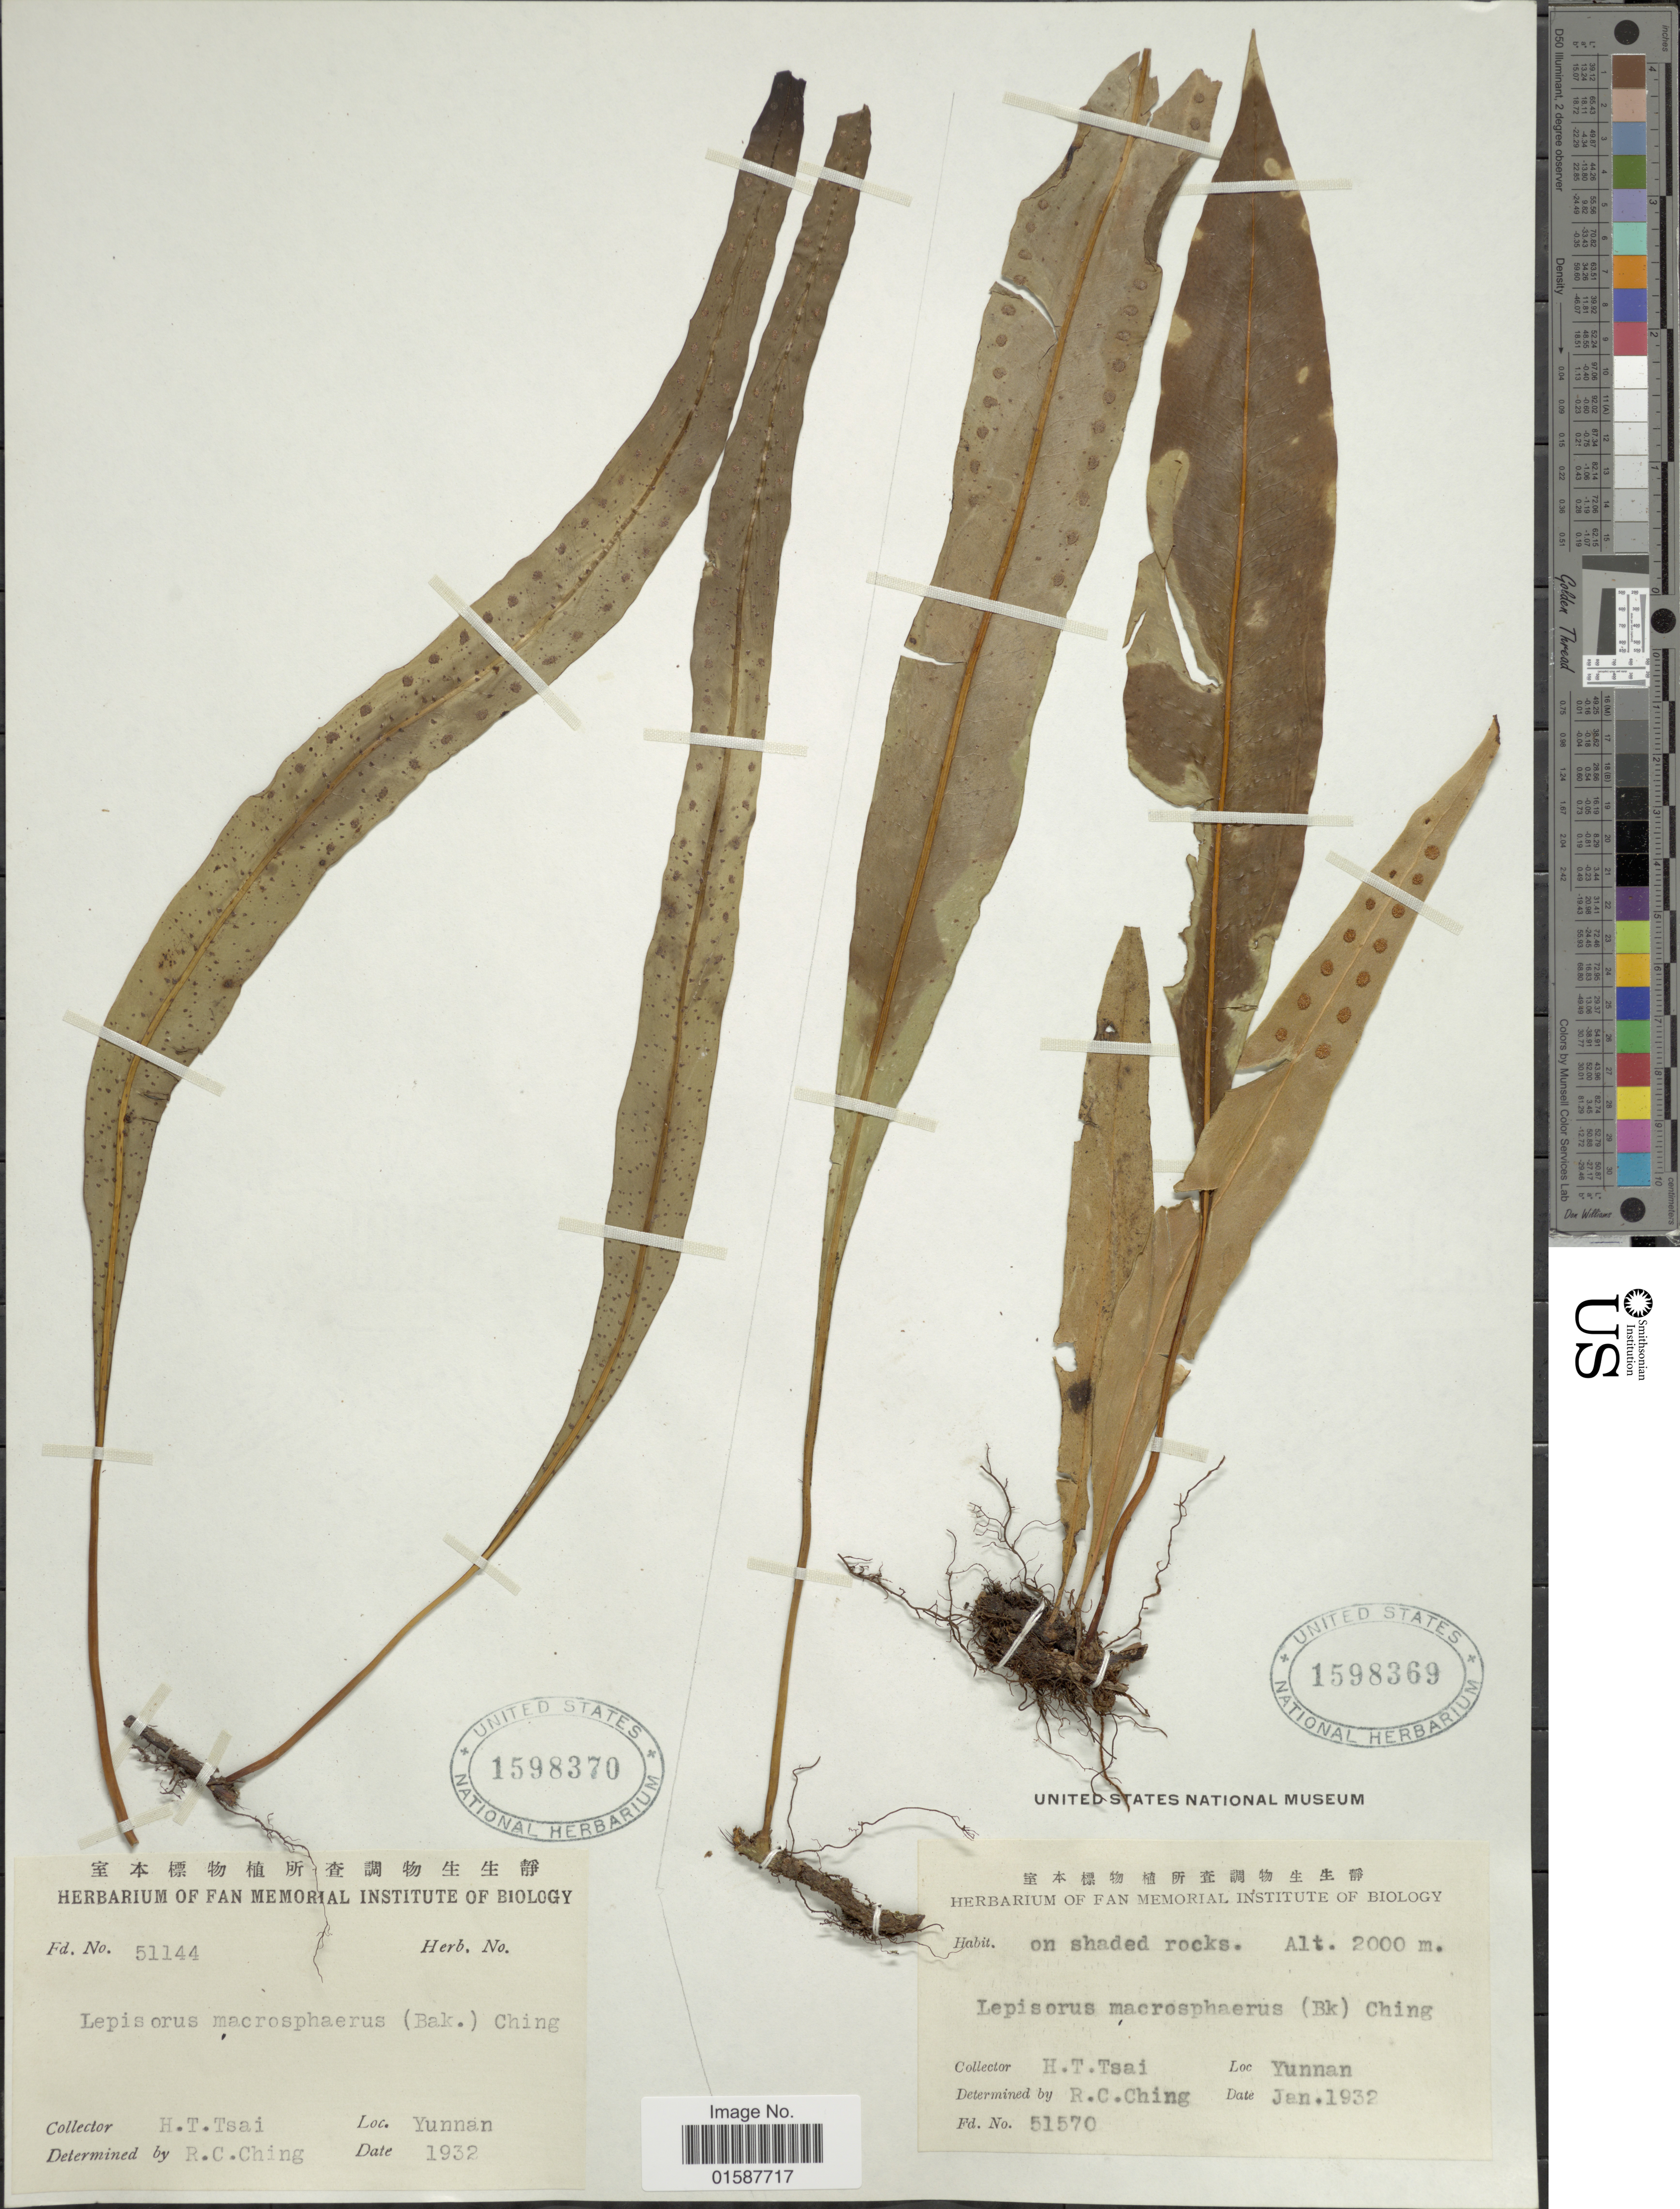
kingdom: Plantae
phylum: Tracheophyta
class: Polypodiopsida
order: Polypodiales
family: Polypodiaceae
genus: Lepisorus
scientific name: Lepisorus macrosphaerus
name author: (Baker) Ching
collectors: H. Tsai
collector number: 51144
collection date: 1932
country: China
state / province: Yunnan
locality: Yunnan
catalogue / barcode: US 1598370